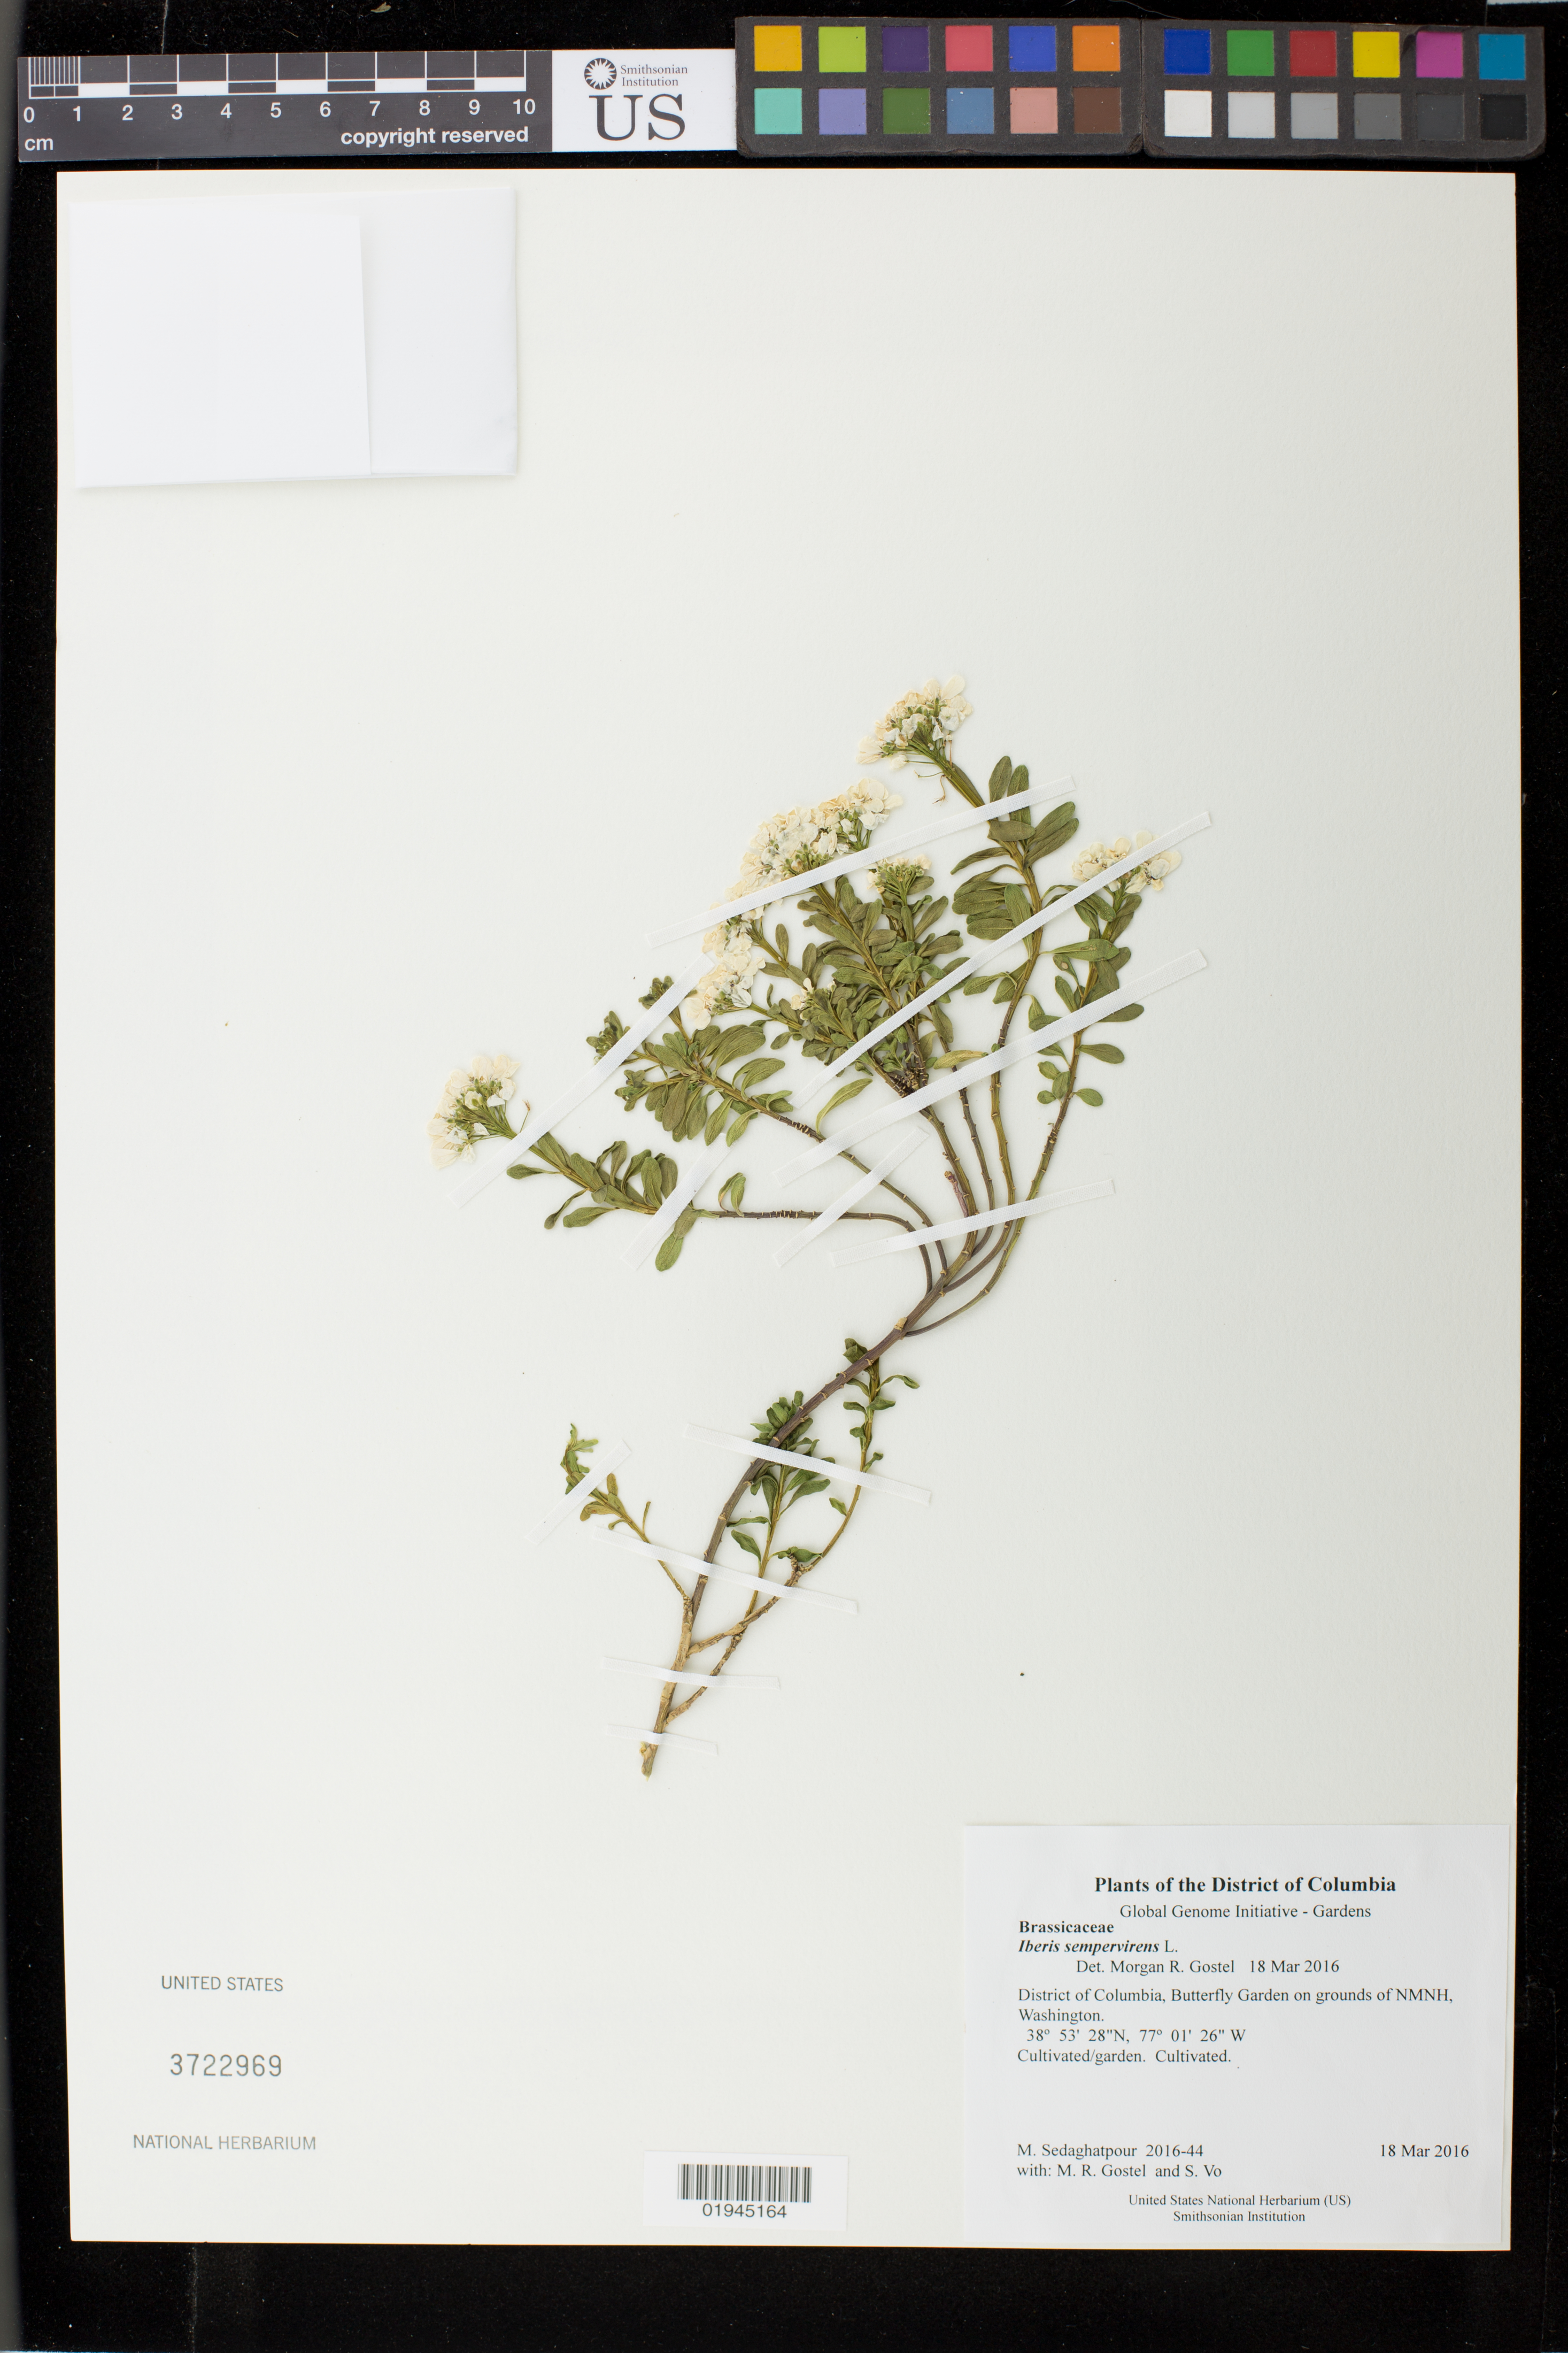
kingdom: Plantae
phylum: Tracheophyta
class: Magnoliopsida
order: Brassicales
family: Brassicaceae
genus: Iberis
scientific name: Iberis sempervirens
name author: L.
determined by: Gostel, Morgan R., (BRIT), Botanical Research Institute of Texas (UNITED STATES)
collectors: M. Sedaghatpour, M. R. Gostel & S. Vo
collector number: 2016-44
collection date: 2016-03-18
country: United States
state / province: District of Columbia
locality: Butterfly Garden on grounds of NMNH, Washington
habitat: Cultivated/garden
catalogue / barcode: US 3722969